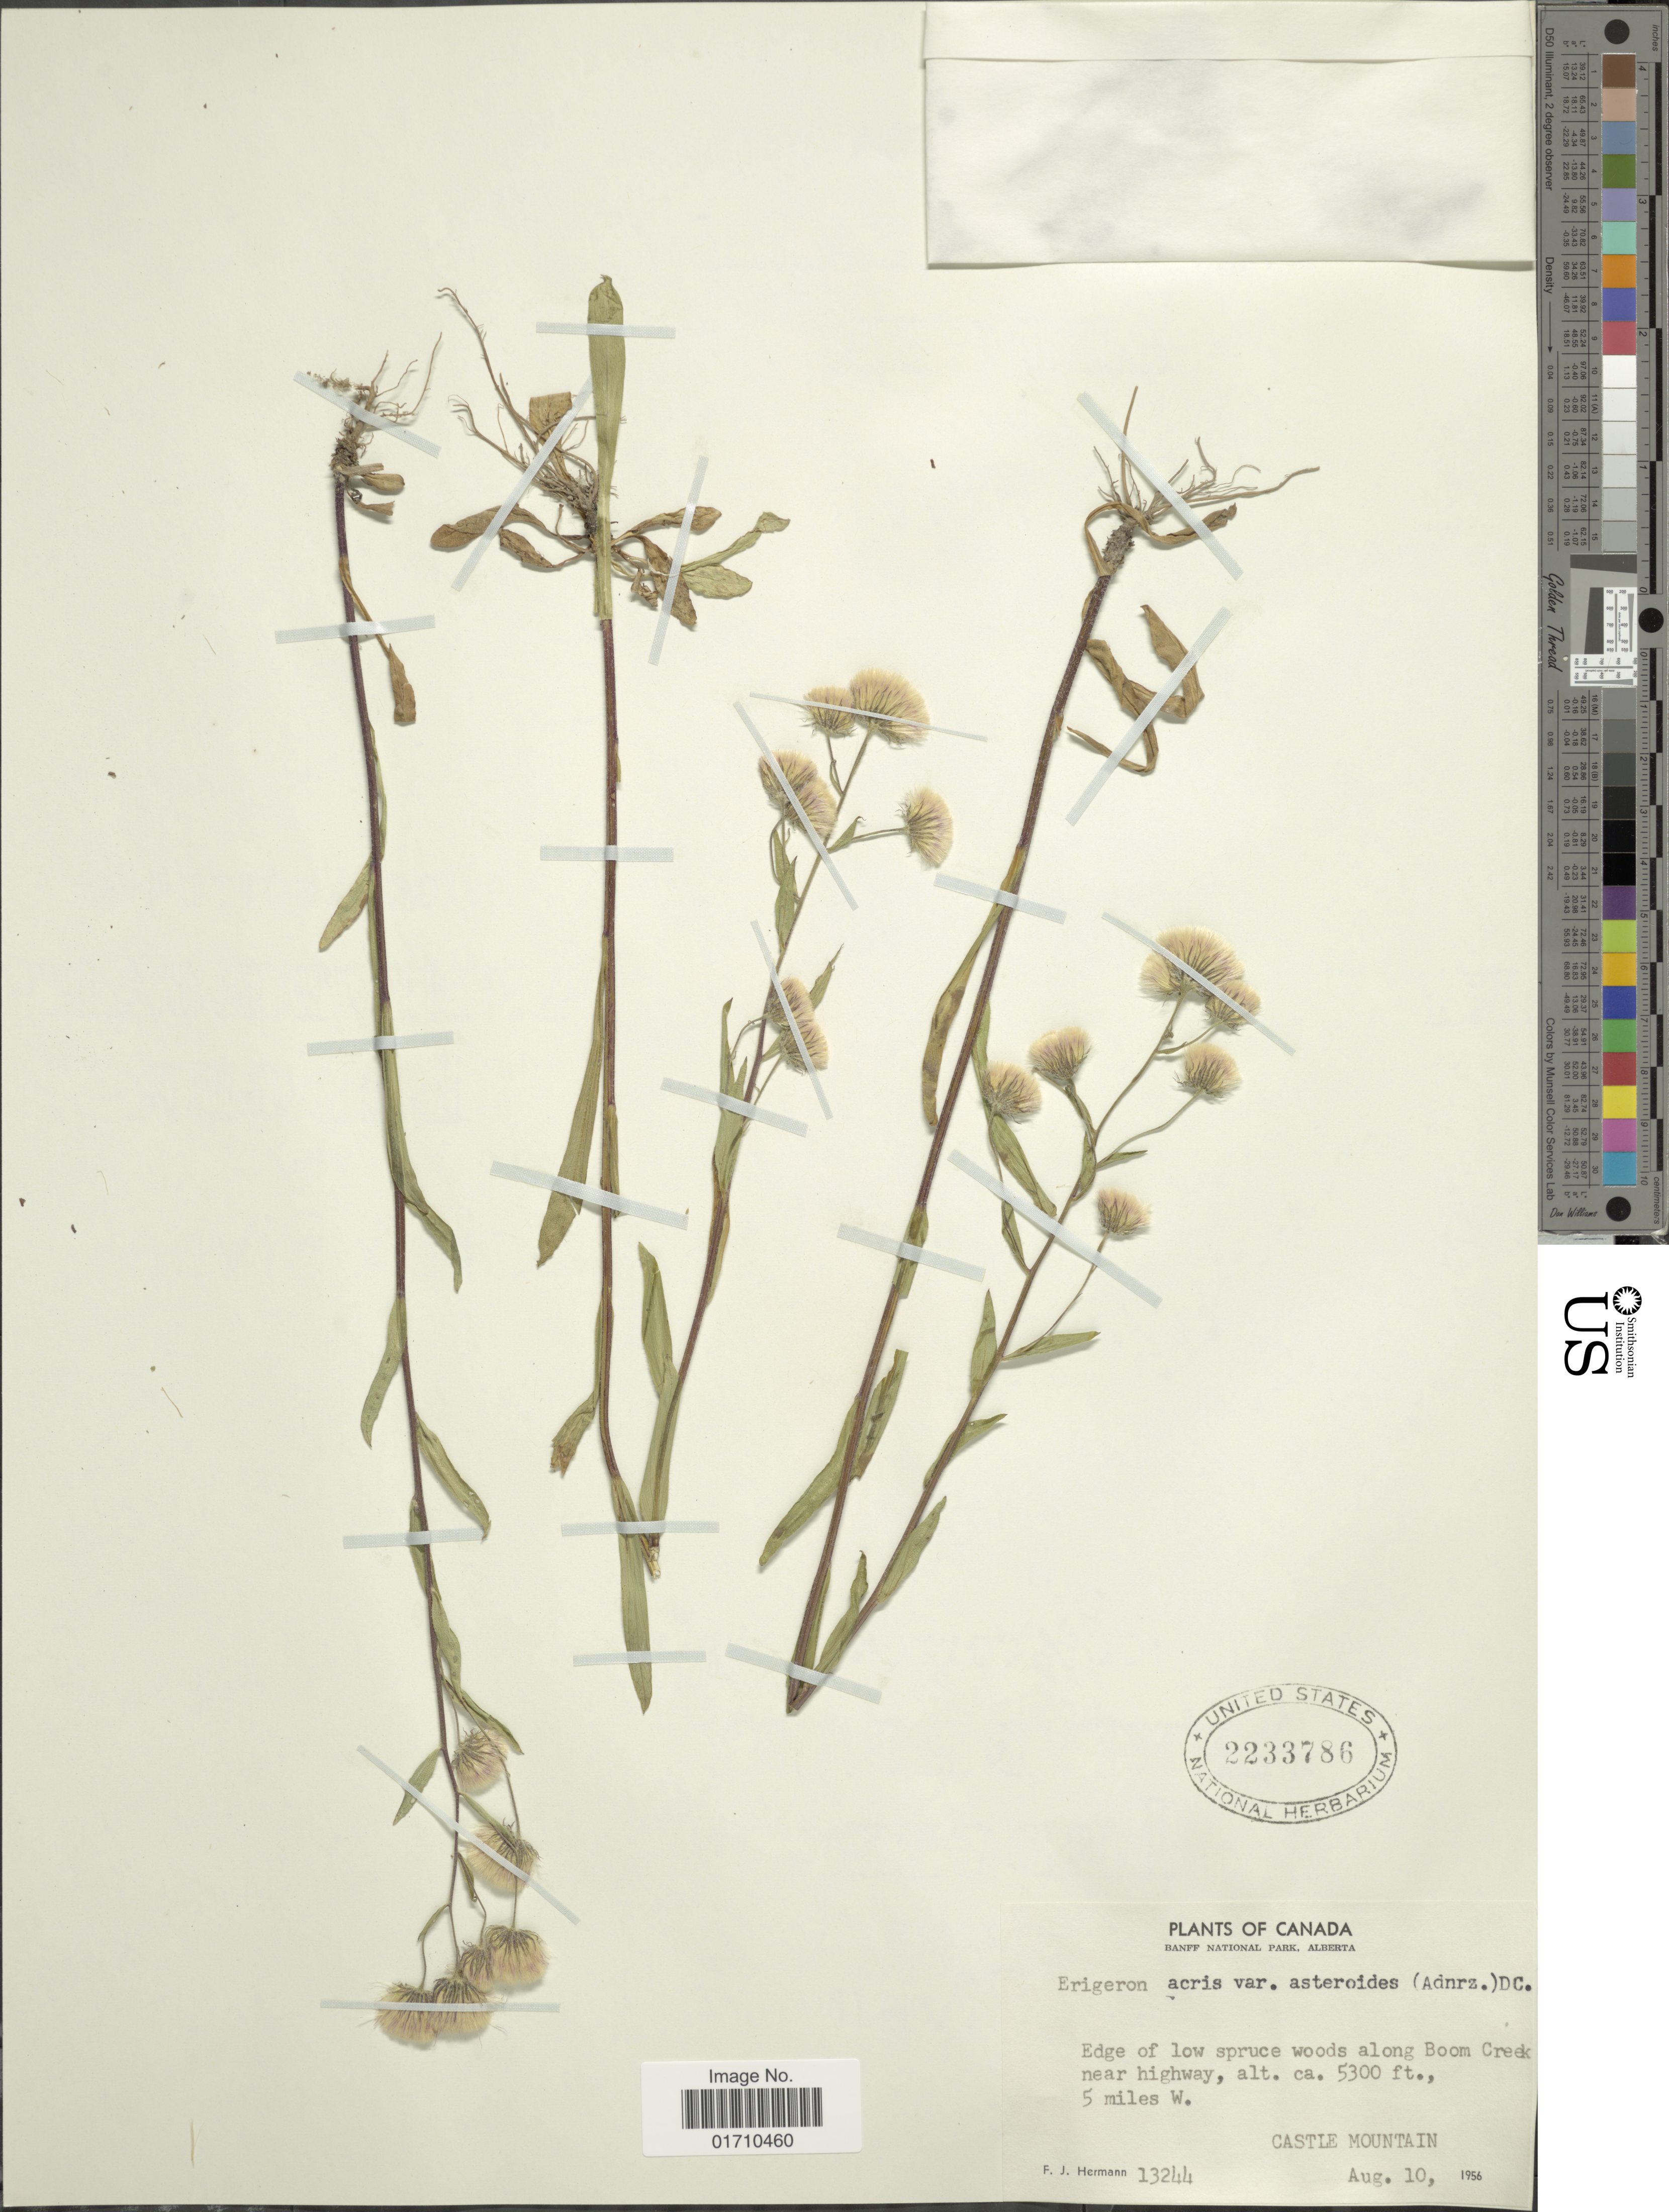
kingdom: Plantae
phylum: Tracheophyta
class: Magnoliopsida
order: Asterales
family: Asteraceae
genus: Erigeron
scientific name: Erigeron acris var. asteroides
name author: (Andrz.) DC.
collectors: F. J. Hermann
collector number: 13244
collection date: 1956-08-10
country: Canada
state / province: Alberta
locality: Banff National Park, Edge of low spruce woods along Boom Creek, near highway., 5 miles W of Castle Mountain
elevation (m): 1615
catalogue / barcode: US 2233786